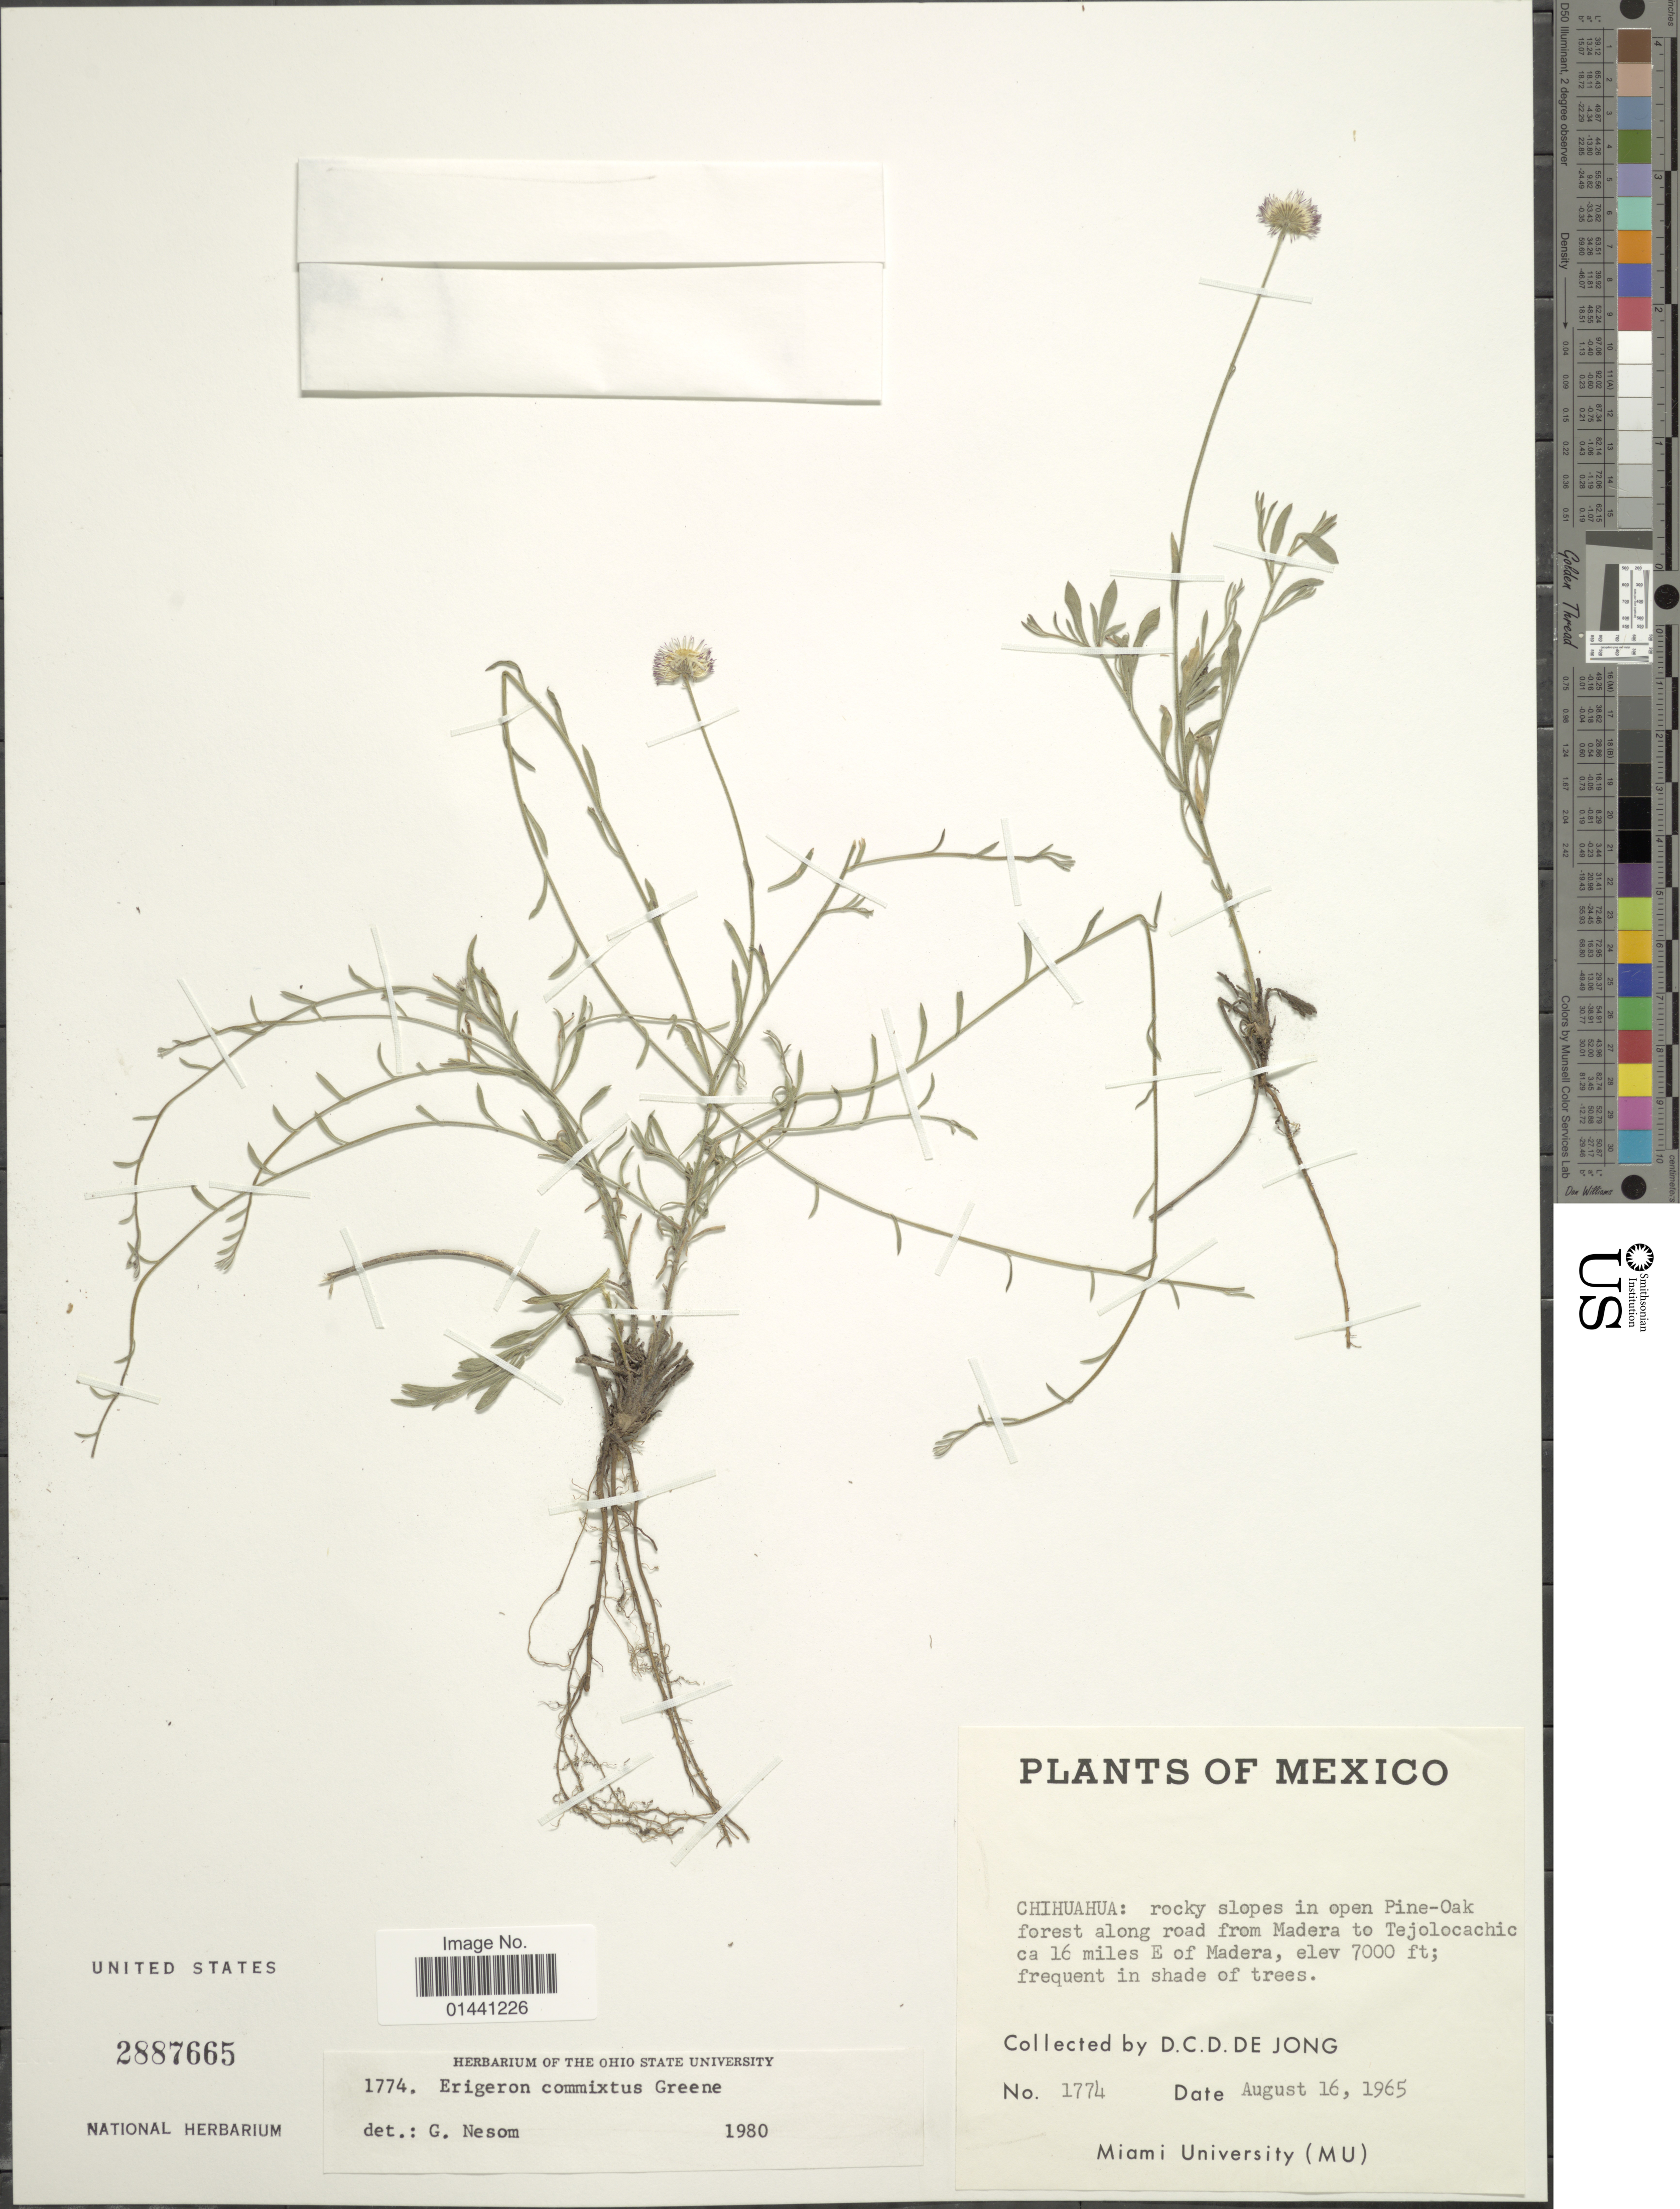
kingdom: Plantae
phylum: Tracheophyta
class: Magnoliopsida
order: Asterales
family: Asteraceae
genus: Erigeron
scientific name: Erigeron commixtus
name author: Greene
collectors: D. De Jong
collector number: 1774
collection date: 1965-08-16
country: Mexico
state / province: Chihuahua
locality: Rocky slopes in open Pine-Oak forest along road from Madera to Tejolocachic ca 16 miles E of Madera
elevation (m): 2134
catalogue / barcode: US 2887665